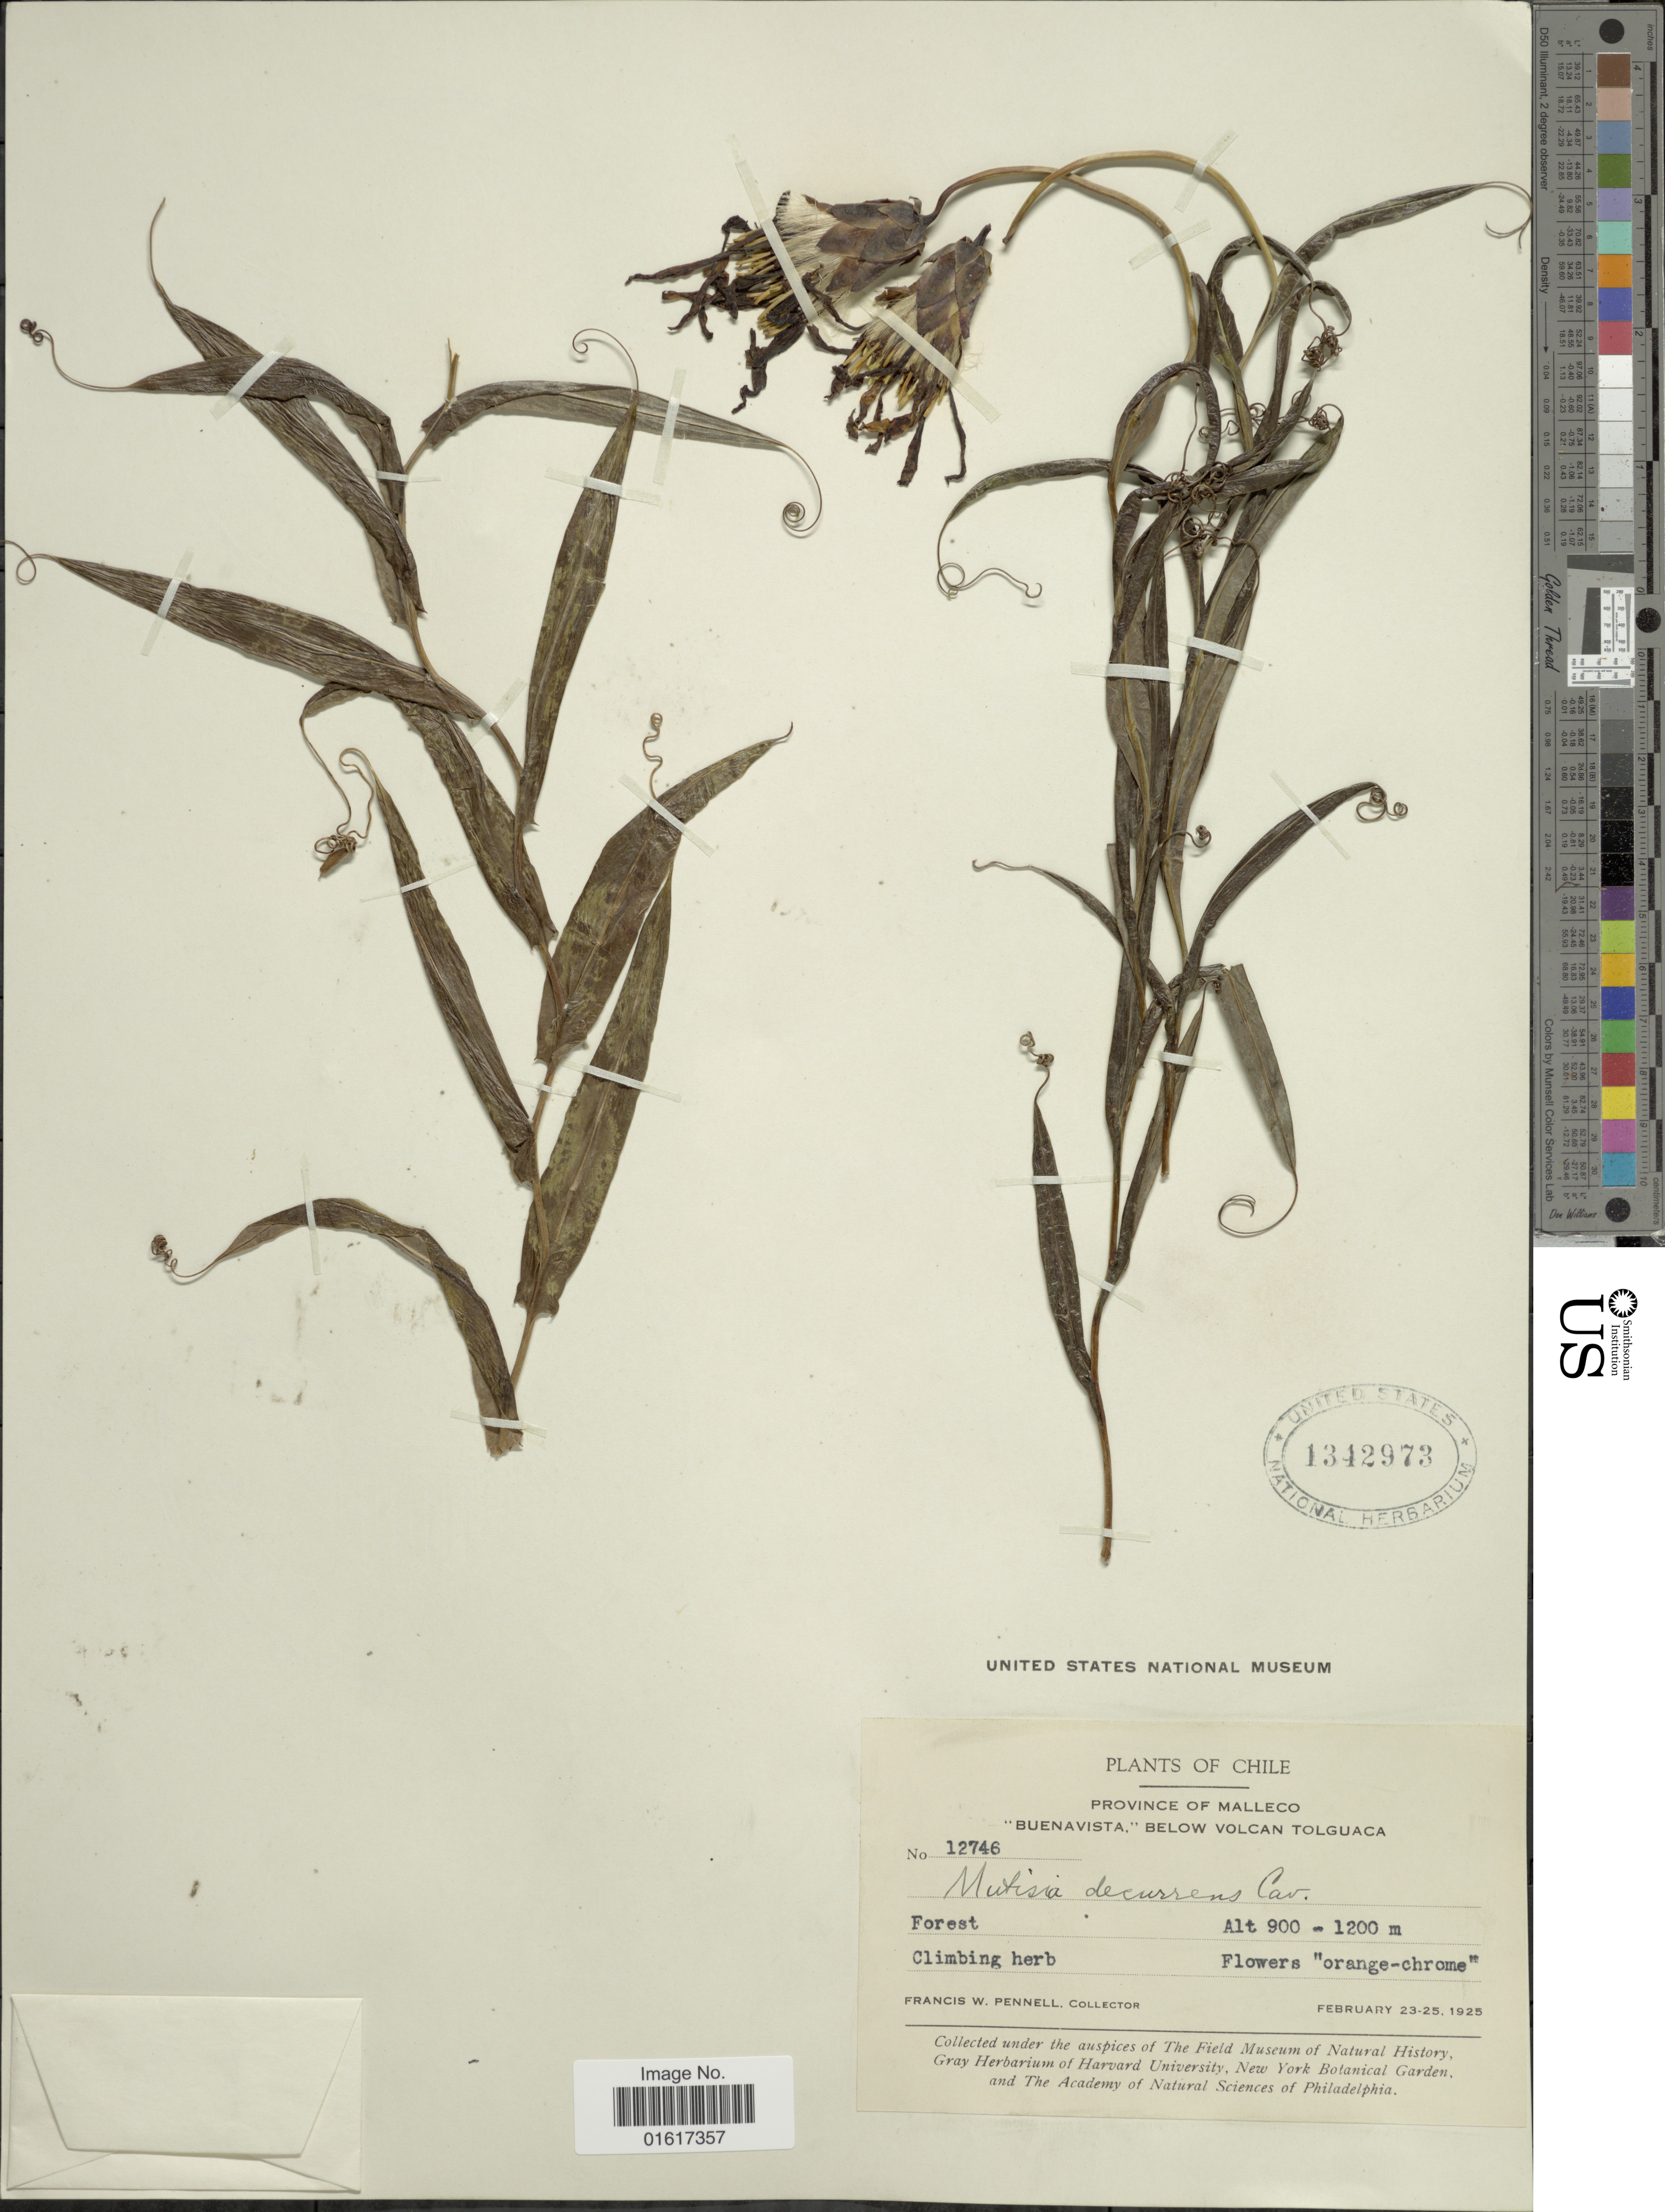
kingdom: Plantae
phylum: Tracheophyta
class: Magnoliopsida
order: Asterales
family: Asteraceae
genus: Mutisia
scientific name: Mutisia decurrens var. decurrens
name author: Cav.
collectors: F. W. Pennell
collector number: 12746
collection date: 1925-02-23/1925-02-25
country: Chile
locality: Province of Malleco. "Buenavista," below Volcan Tolgauga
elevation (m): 900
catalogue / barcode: US 1342973